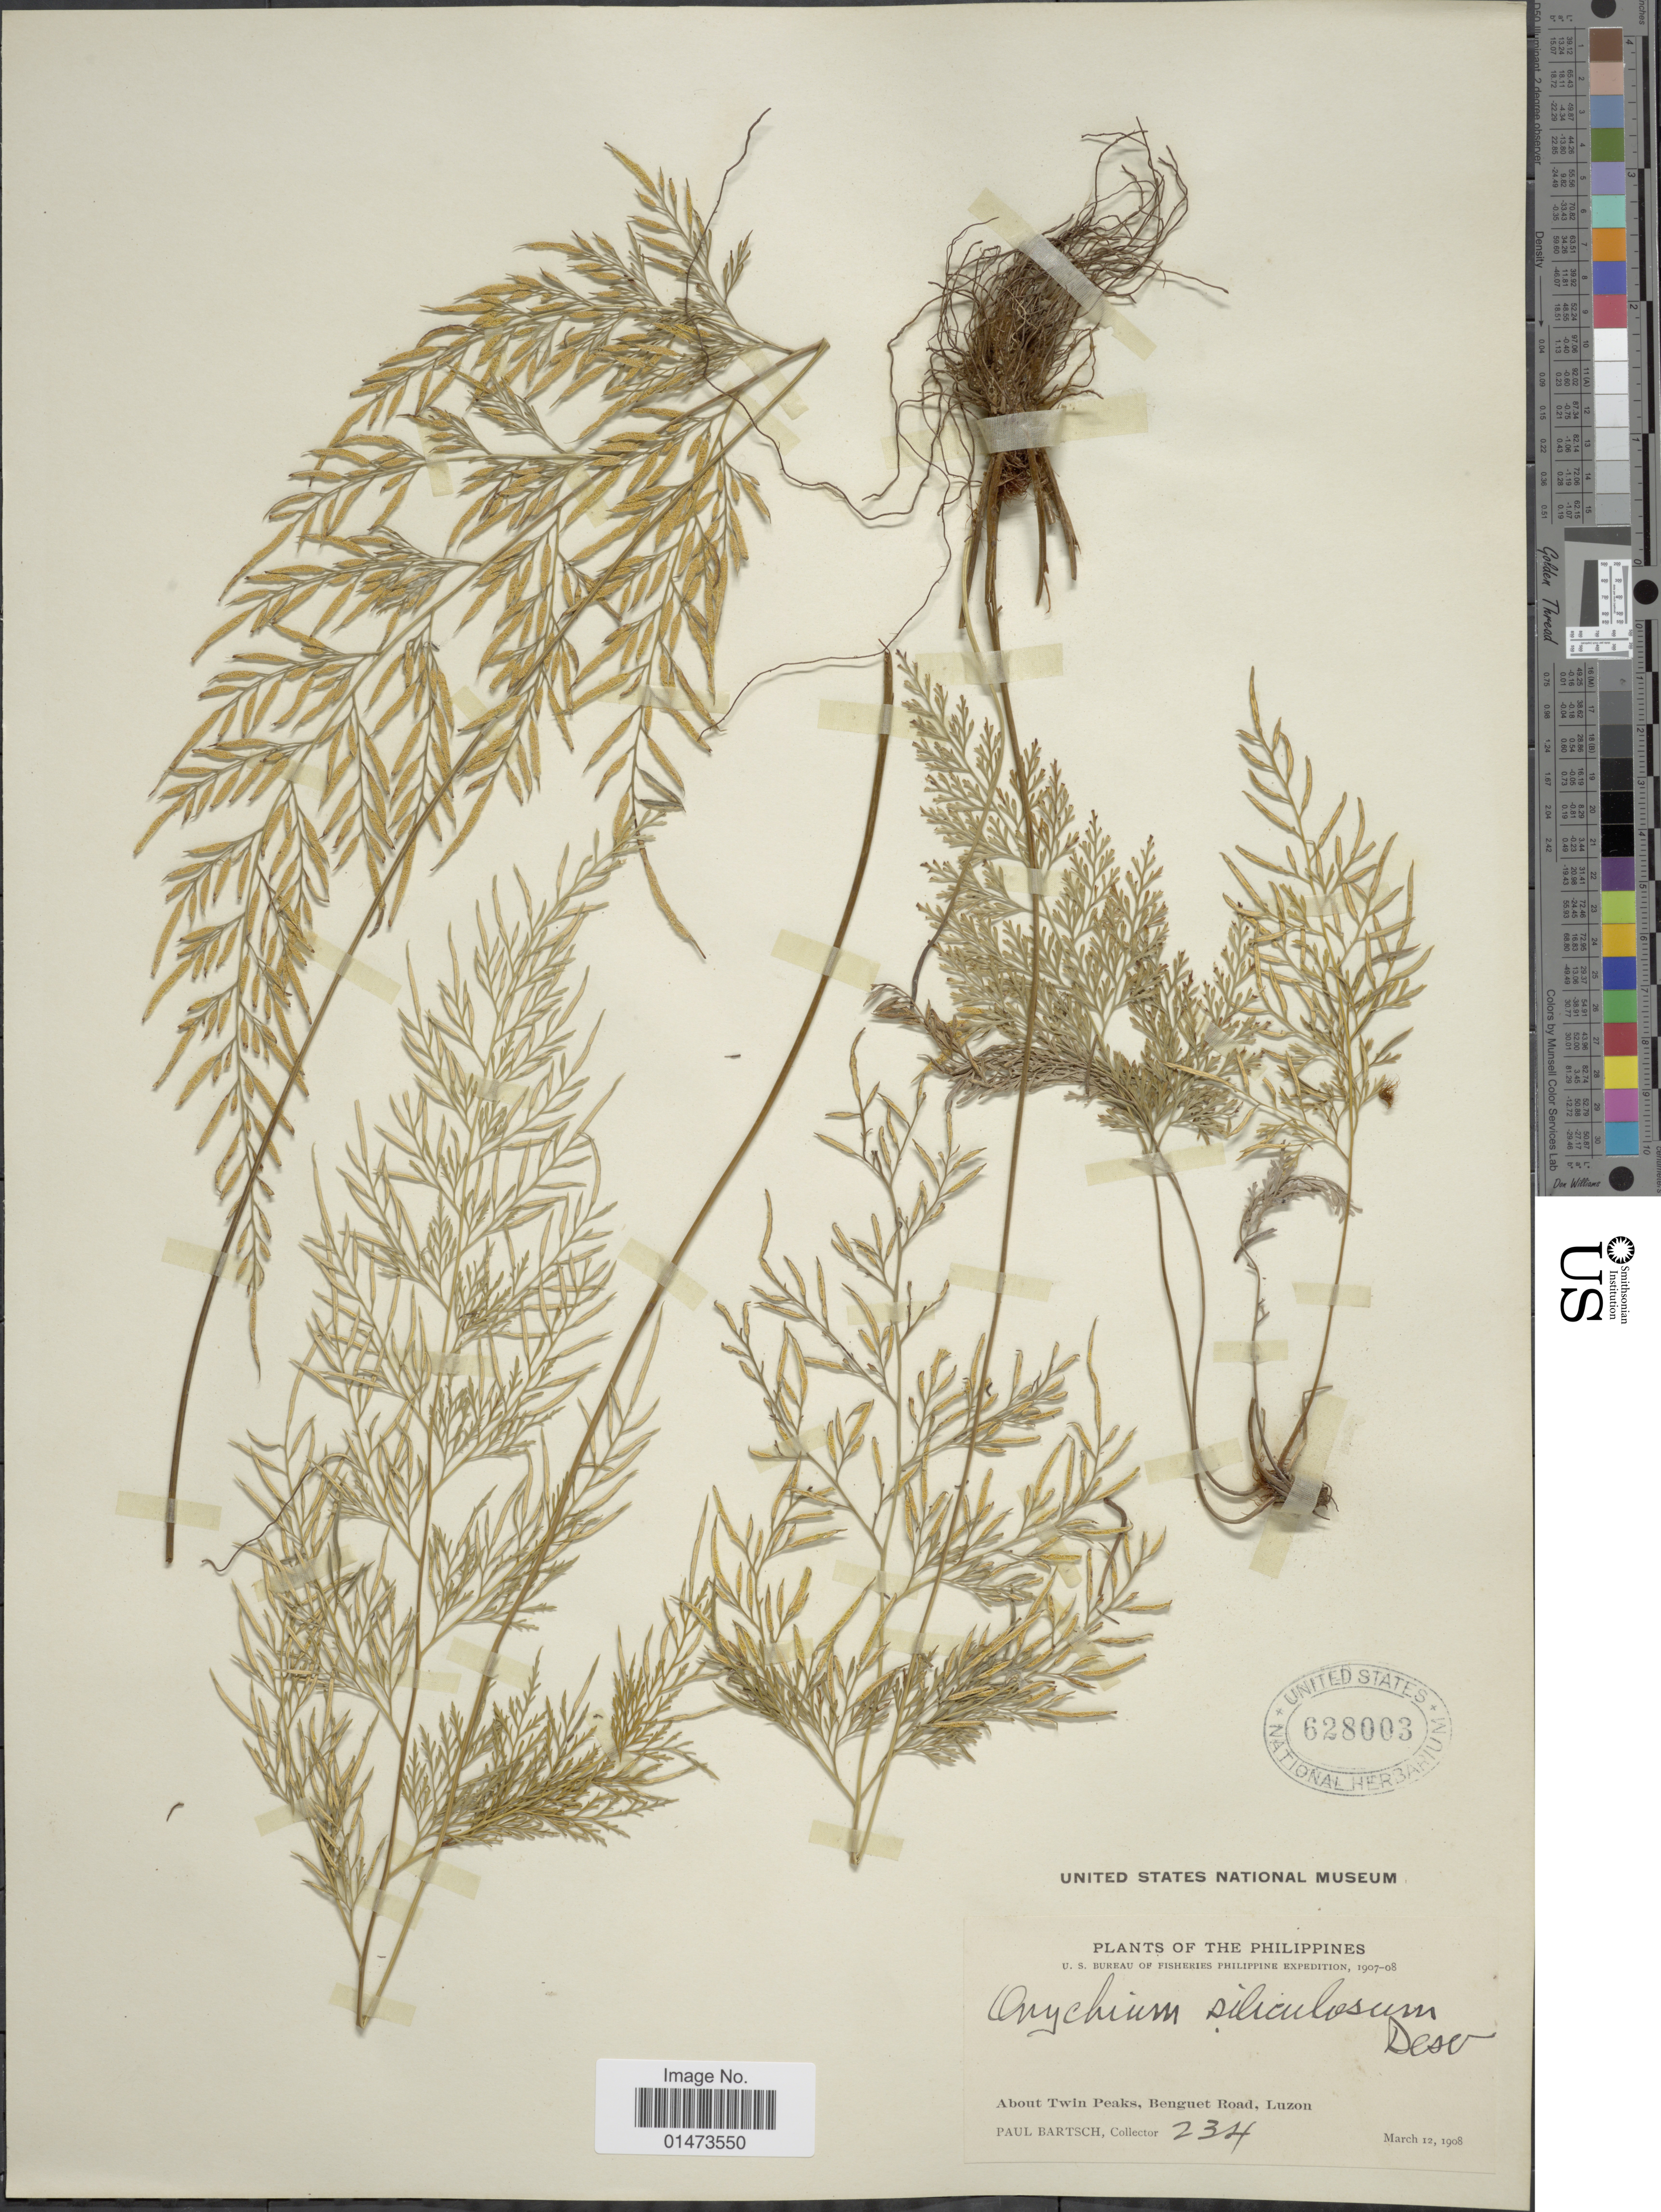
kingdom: Plantae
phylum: Tracheophyta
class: Polypodiopsida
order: Polypodiales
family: Pteridaceae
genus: Onychium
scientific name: Onychium siliculosum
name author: (Desv.) C. Chr.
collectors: P. Bartsch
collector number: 234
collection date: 1908-03-12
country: Philippines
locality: About Twin Peaks, Beguet Road.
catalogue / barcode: US 628003